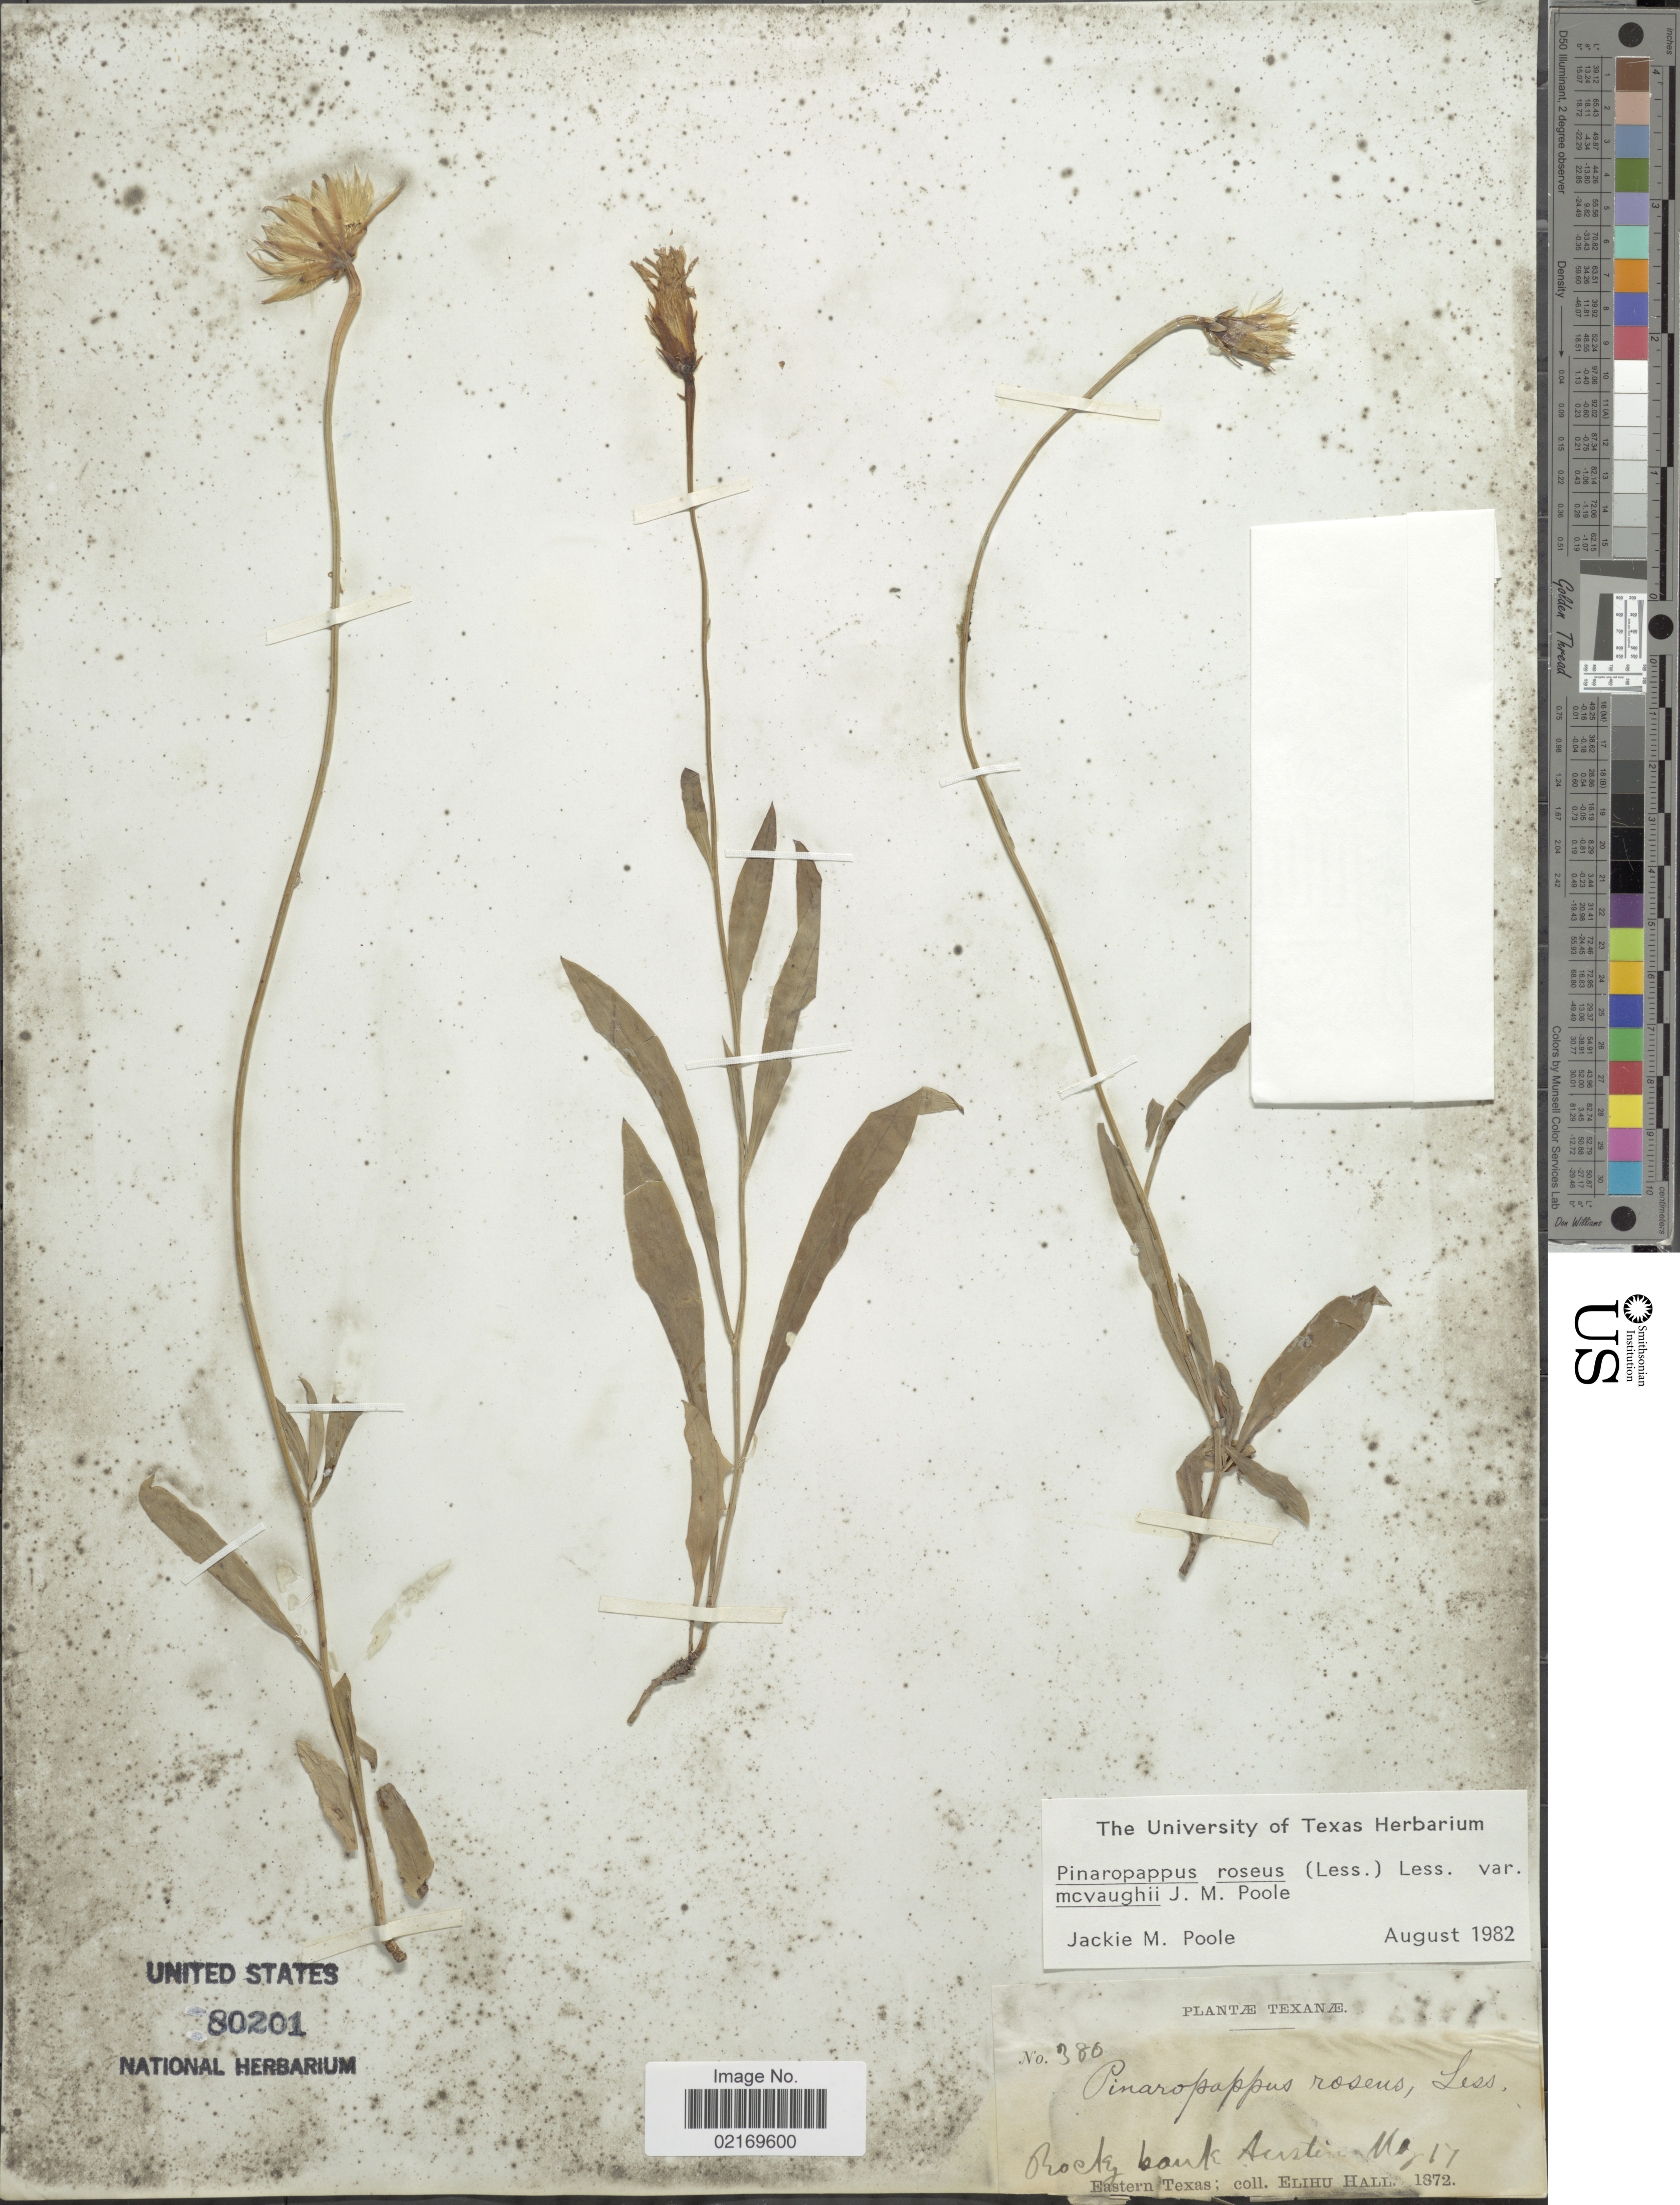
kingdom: Plantae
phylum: Tracheophyta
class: Magnoliopsida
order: Asterales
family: Asteraceae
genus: Pinaropappus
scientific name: Pinaropappus roseus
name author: Less.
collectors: E. Hall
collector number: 386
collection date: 1872-05-17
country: United States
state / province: Texas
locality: Austin, eastern Texas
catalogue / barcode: US 80201